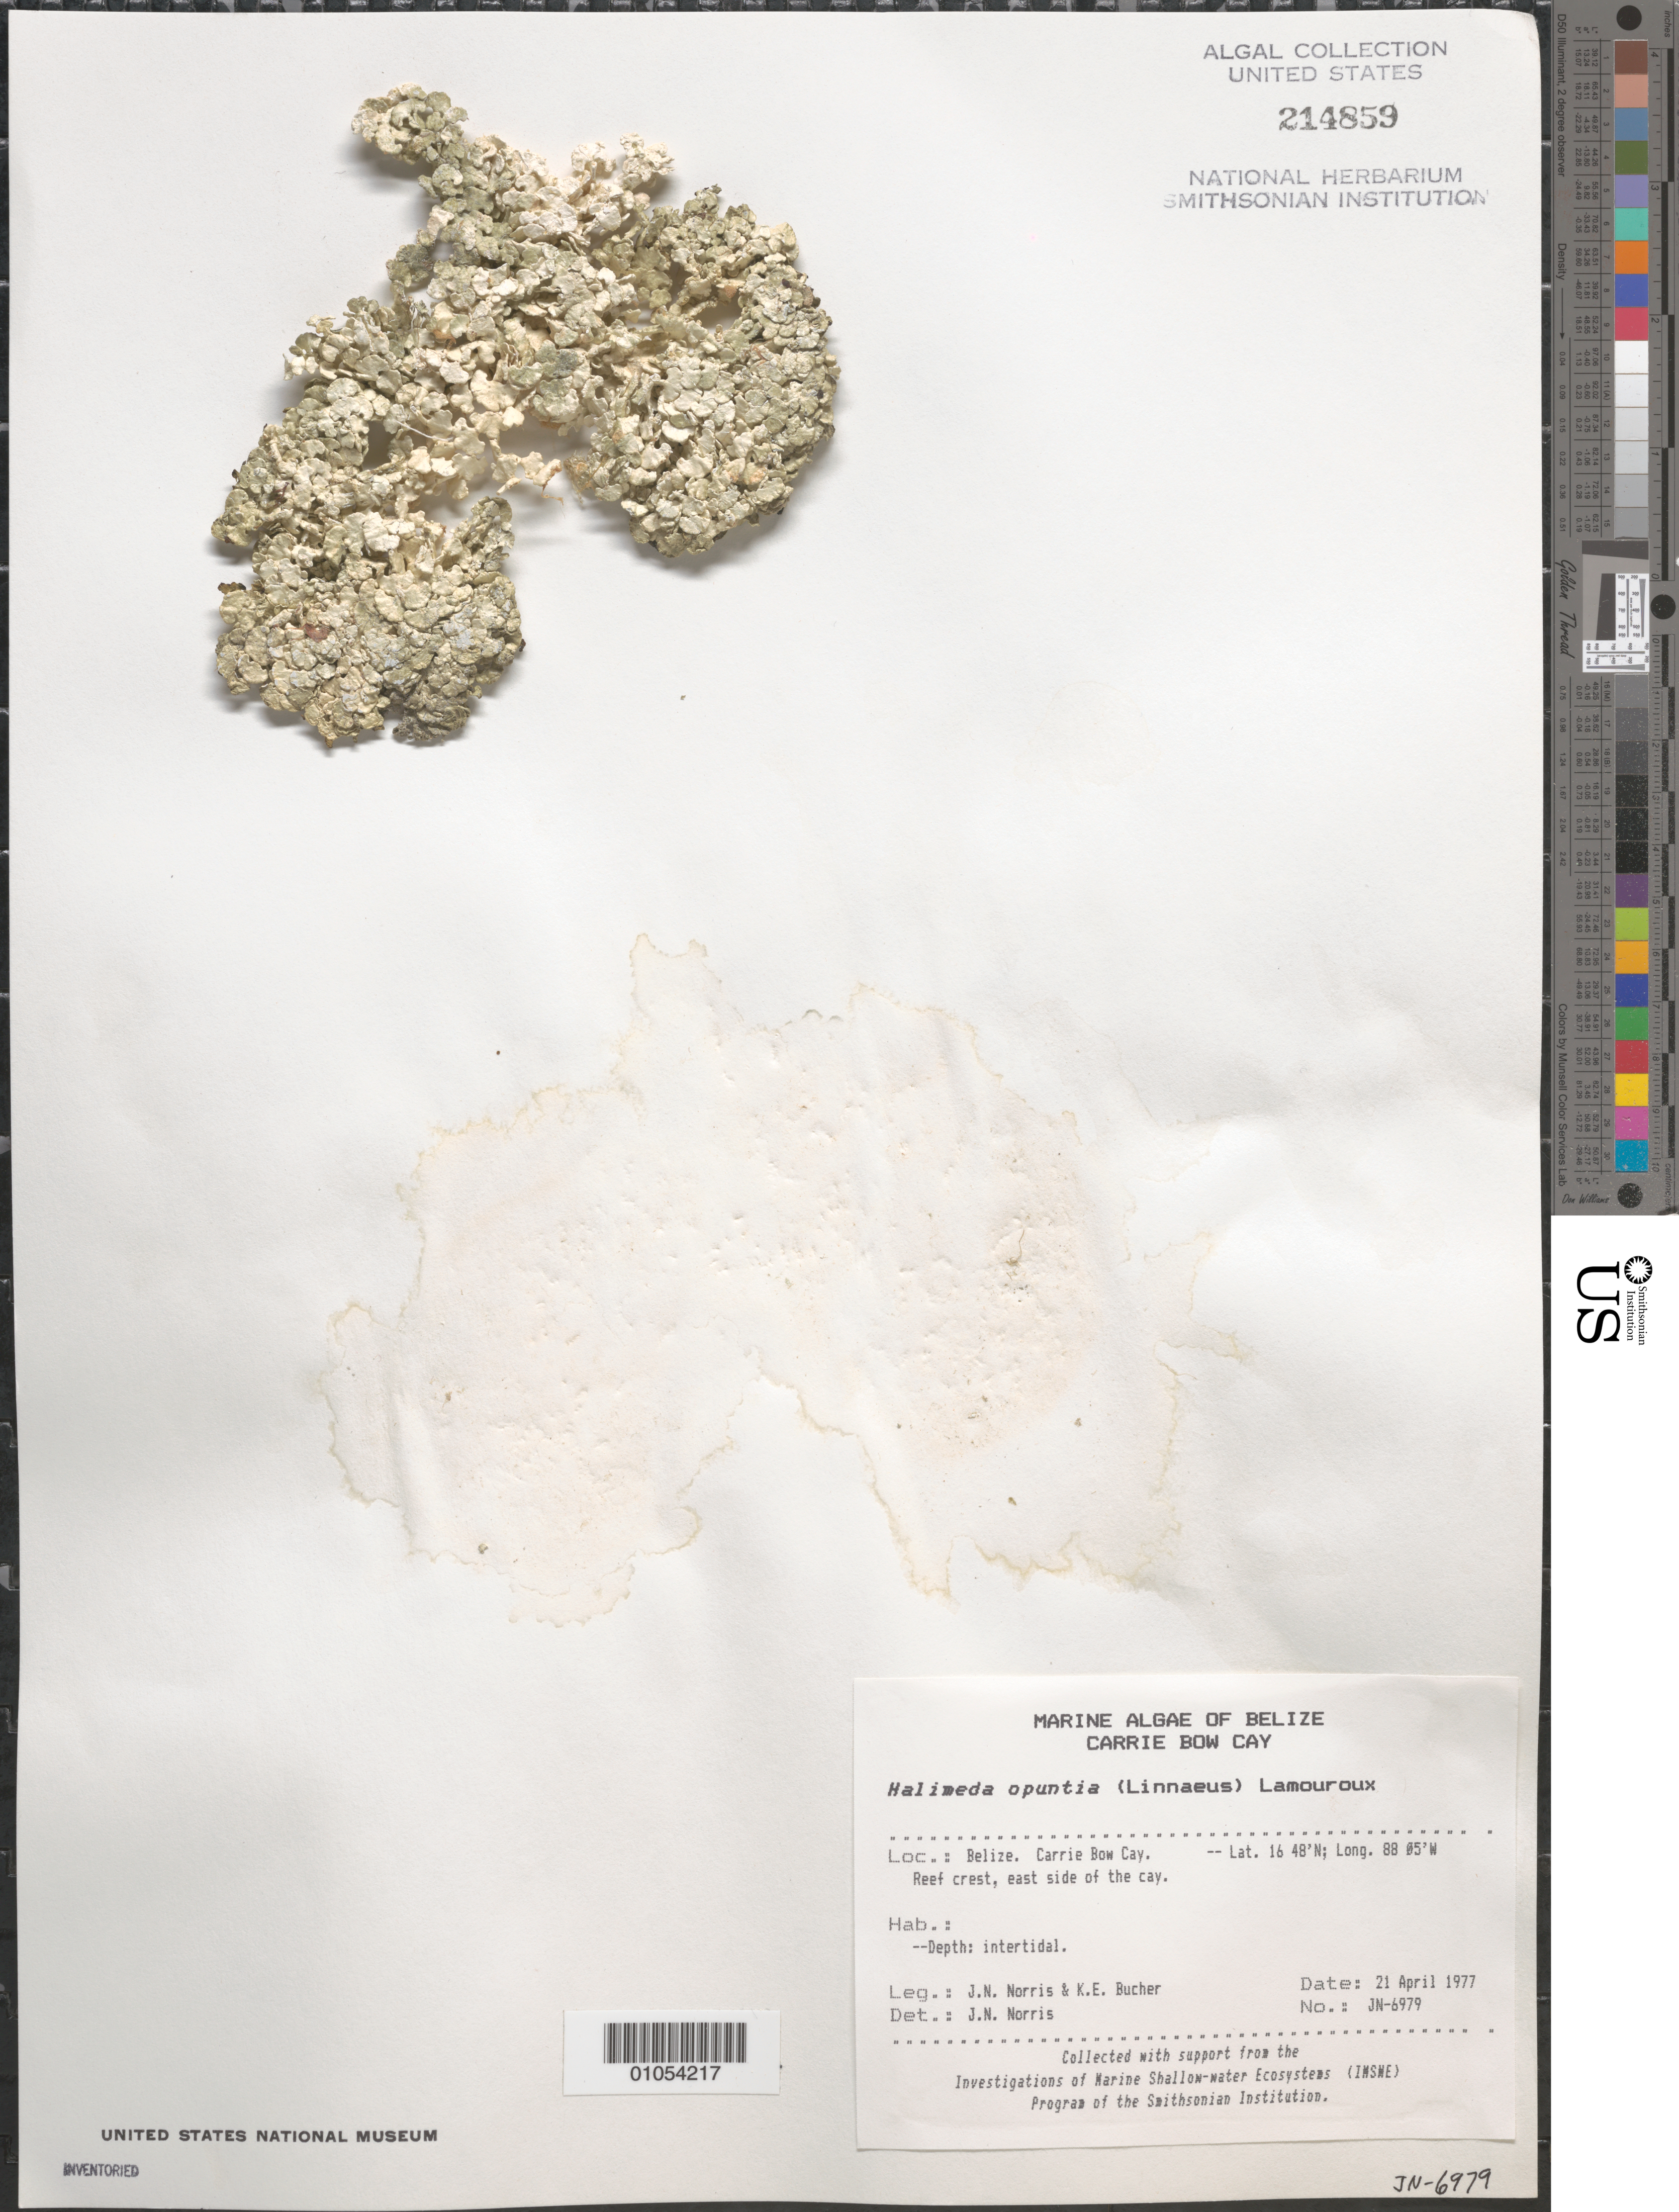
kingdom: Plantae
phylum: Chlorophyta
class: Ulvophyceae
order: Bryopsidales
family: Halimedaceae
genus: Halimeda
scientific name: Halimeda opuntia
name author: (L.) J.V.Lamouroux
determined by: Norris, James N.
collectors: J. N. Norris & K. E. Bucher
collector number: JN-6979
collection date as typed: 21 Apr 1977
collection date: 1977-04-21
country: Belize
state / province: Stann Creek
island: Carrie Bow Cay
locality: Reef crest, east side of cay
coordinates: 16 48'N, 88 05'W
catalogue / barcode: US 214859